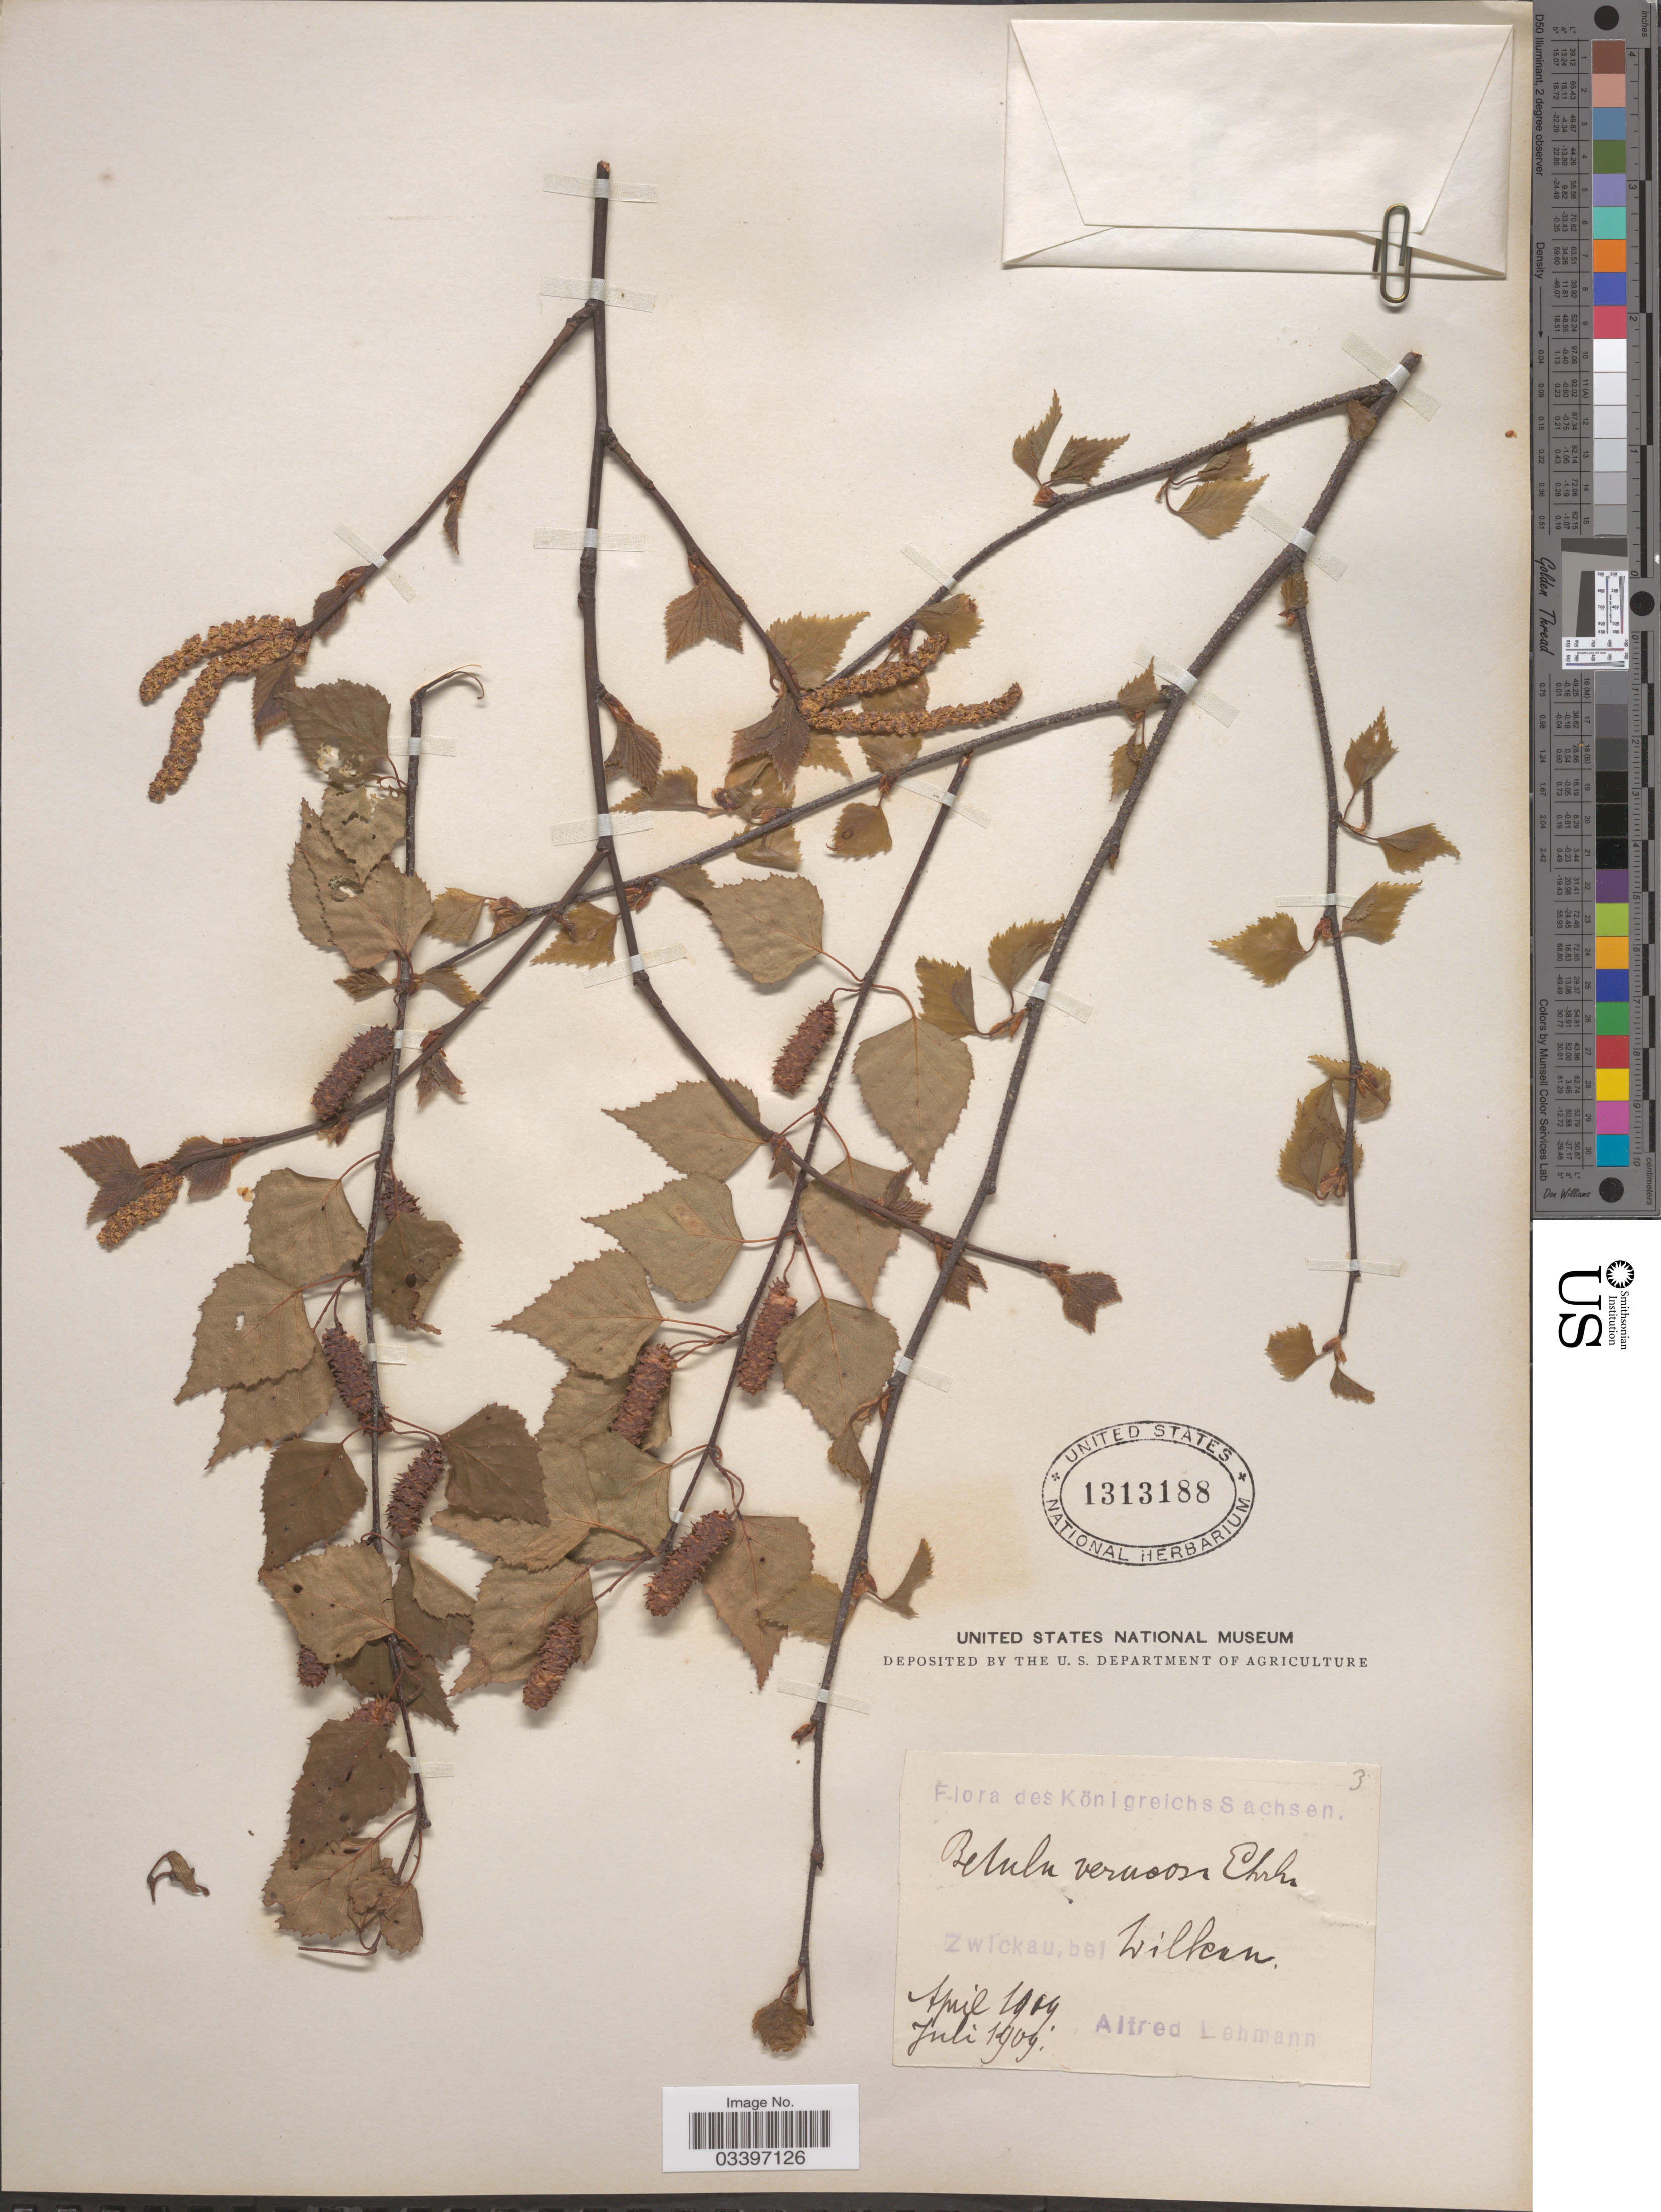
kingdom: Plantae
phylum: Tracheophyta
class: Magnoliopsida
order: Fagales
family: Betulaceae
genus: Betula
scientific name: Betula verrucosa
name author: Ehrh.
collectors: A. Lehmann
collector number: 3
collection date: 1909-04/1909-07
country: Germany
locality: Königreichs Sachsen. Zwickau, bei Wilkau.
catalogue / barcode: US 1313188